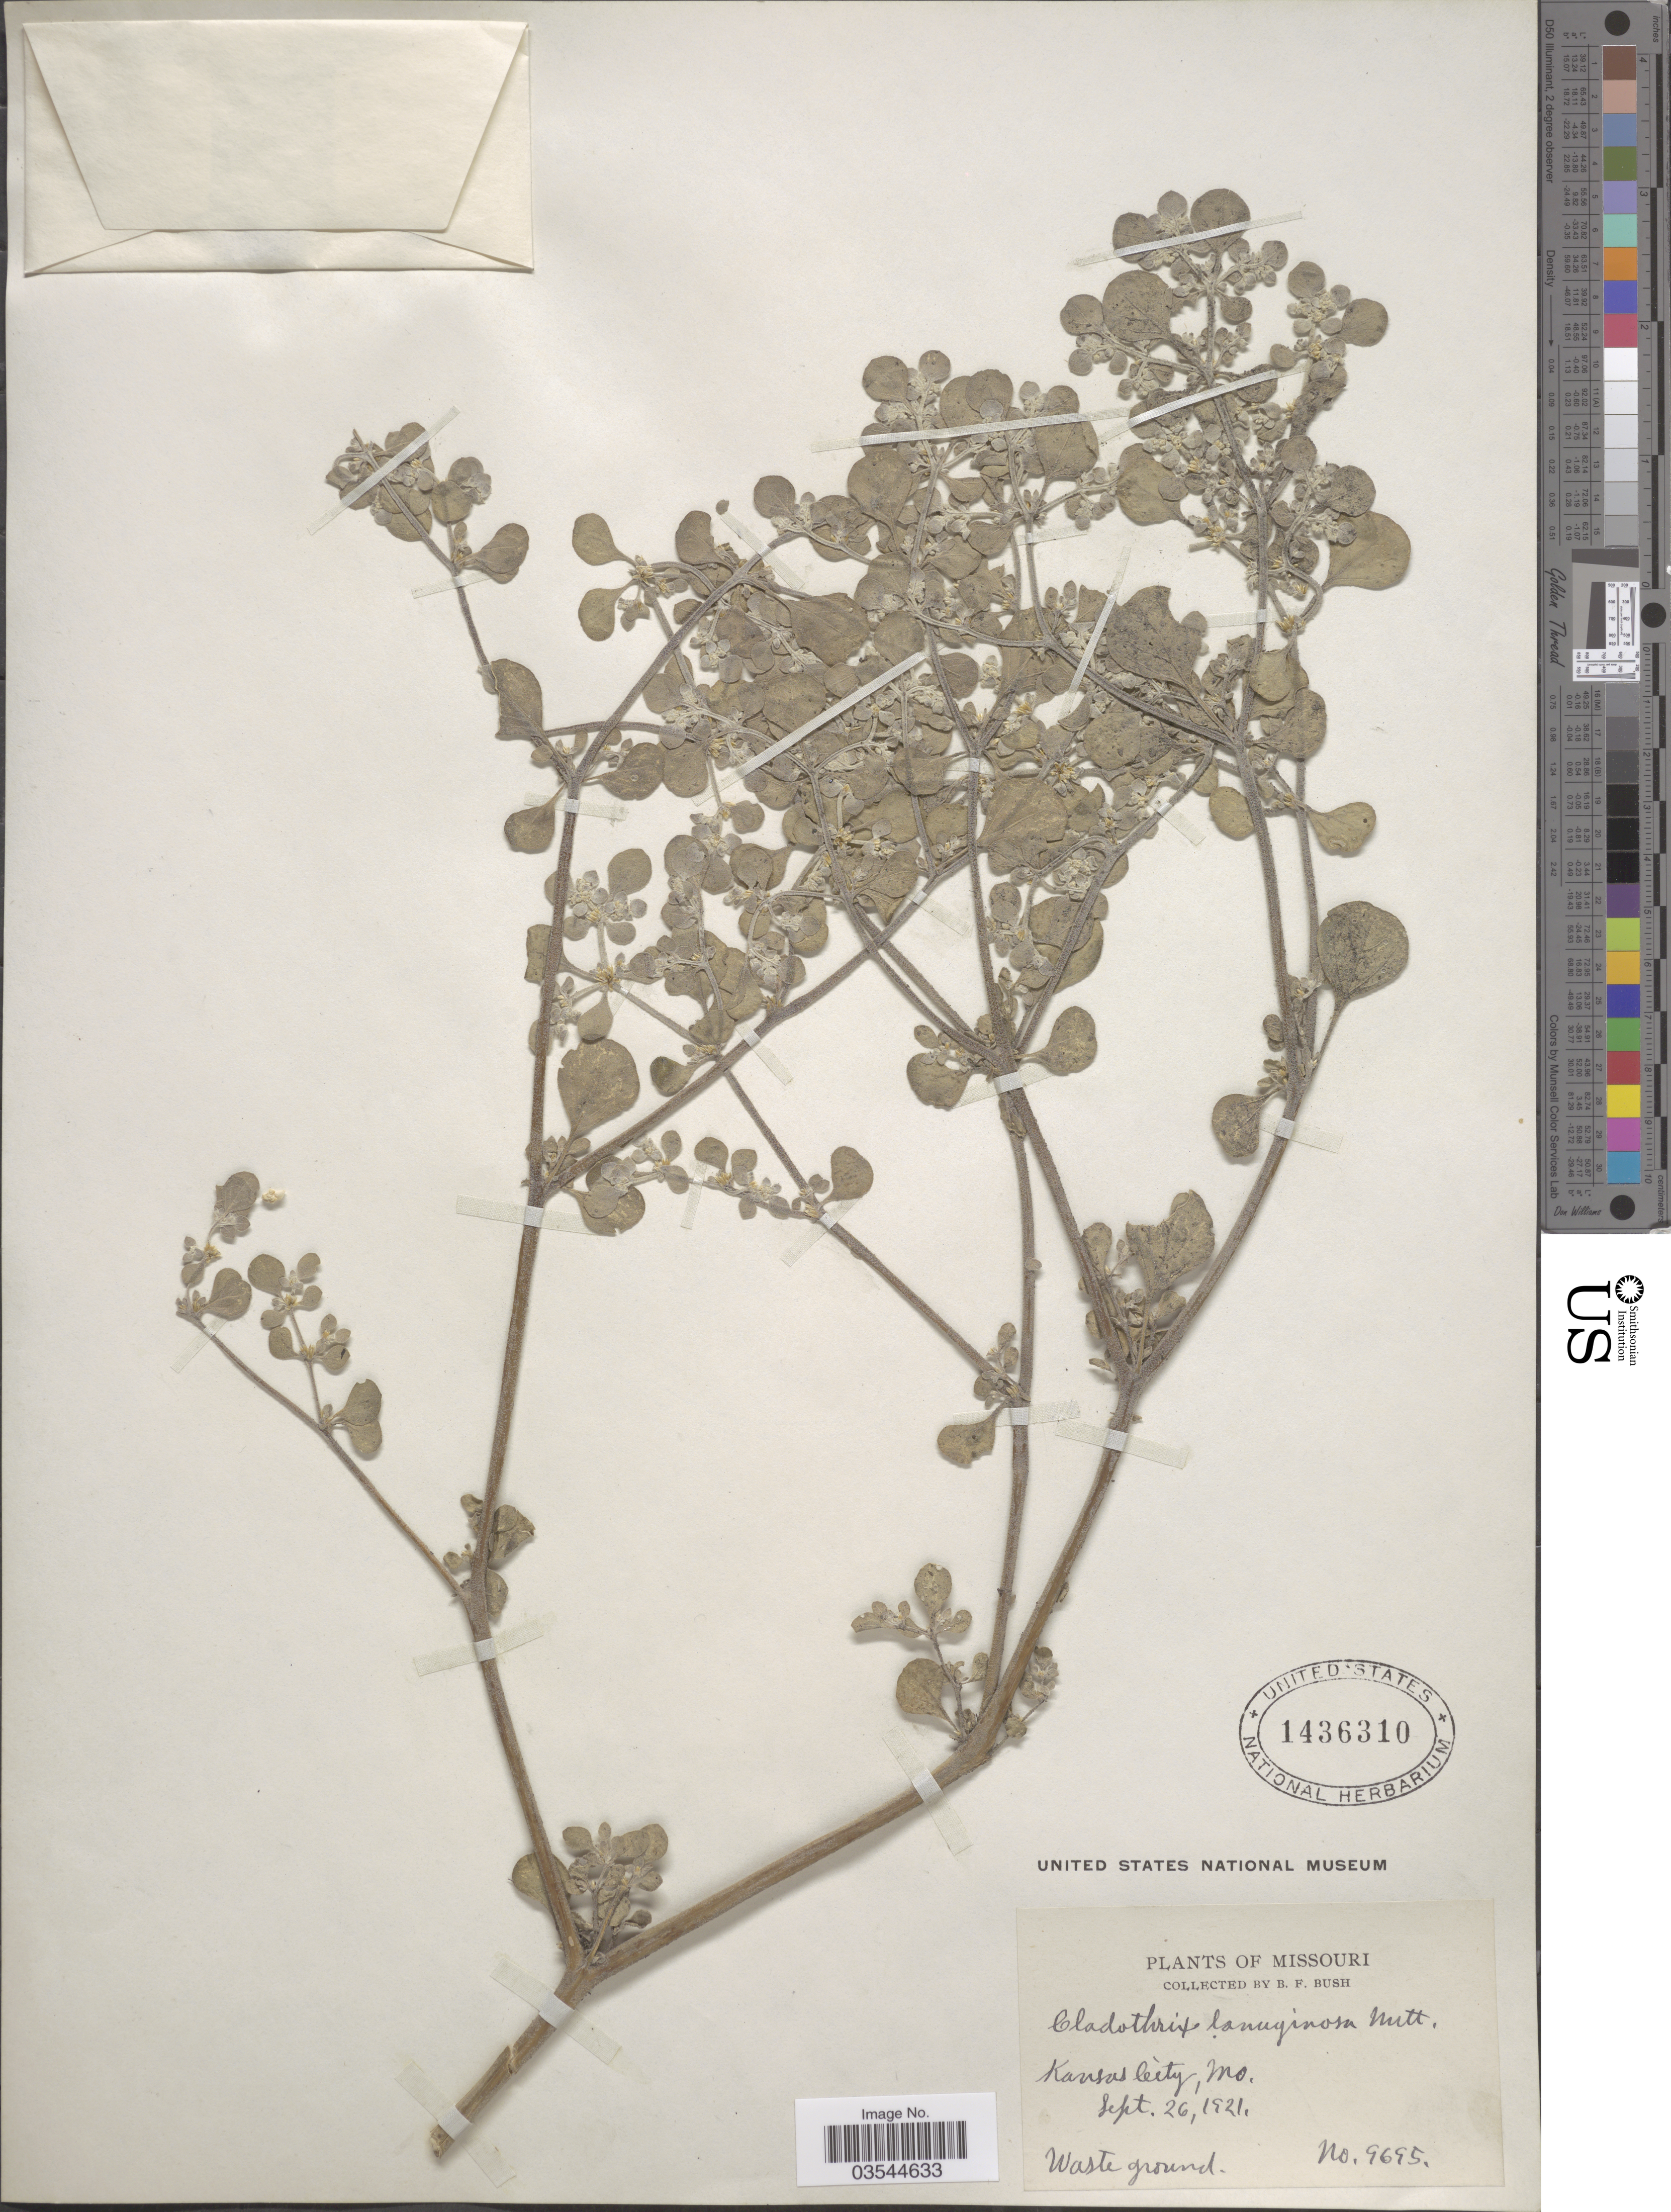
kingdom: Plantae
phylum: Tracheophyta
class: Magnoliopsida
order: Caryophyllales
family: Amaranthaceae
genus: Tidestromia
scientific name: Tidestromia lanuginosa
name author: (Nutt.) Standl.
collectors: B. F. Bush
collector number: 9695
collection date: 1921-09-26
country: United States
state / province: Missouri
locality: Kansas City.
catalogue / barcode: US 1436310